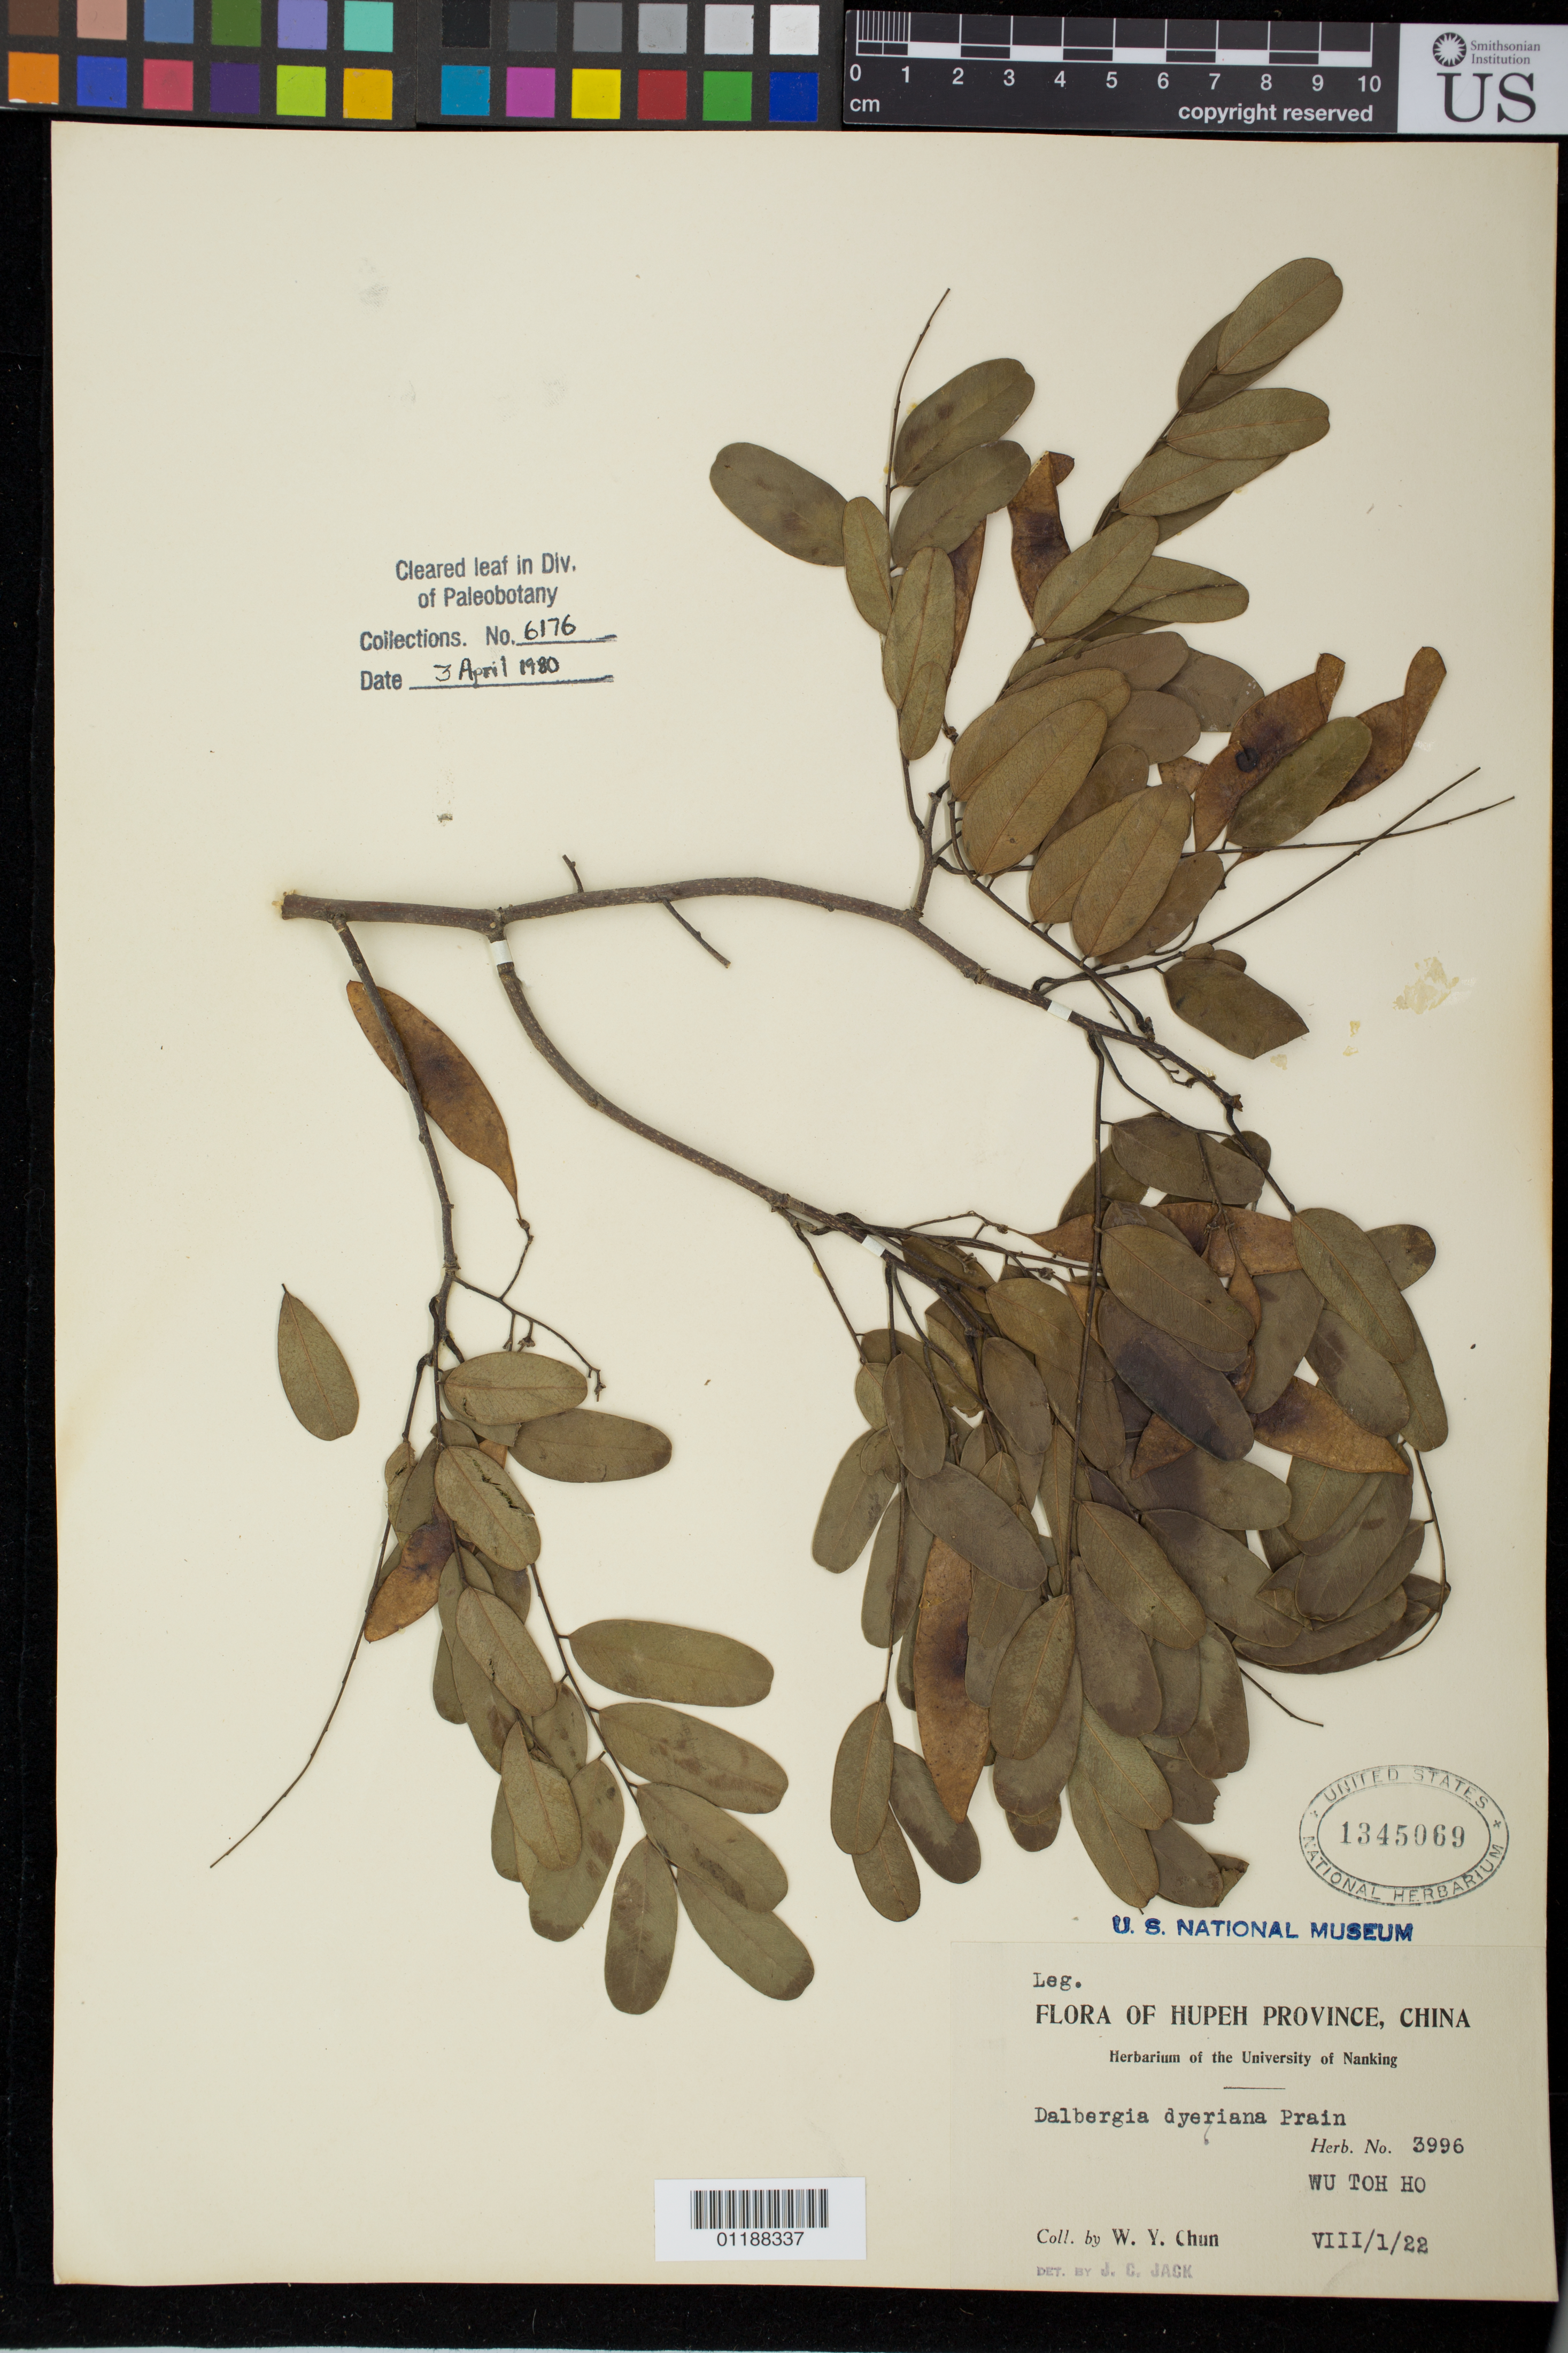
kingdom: Plantae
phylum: Tracheophyta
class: Magnoliopsida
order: Fabales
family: Fabaceae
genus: Dalbergia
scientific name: Dalbergia dyeriana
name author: B. Harms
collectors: N. K. Chun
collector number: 3996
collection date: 1922-01-08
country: China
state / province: Hubei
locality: Wu Toh Ho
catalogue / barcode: US 1345069